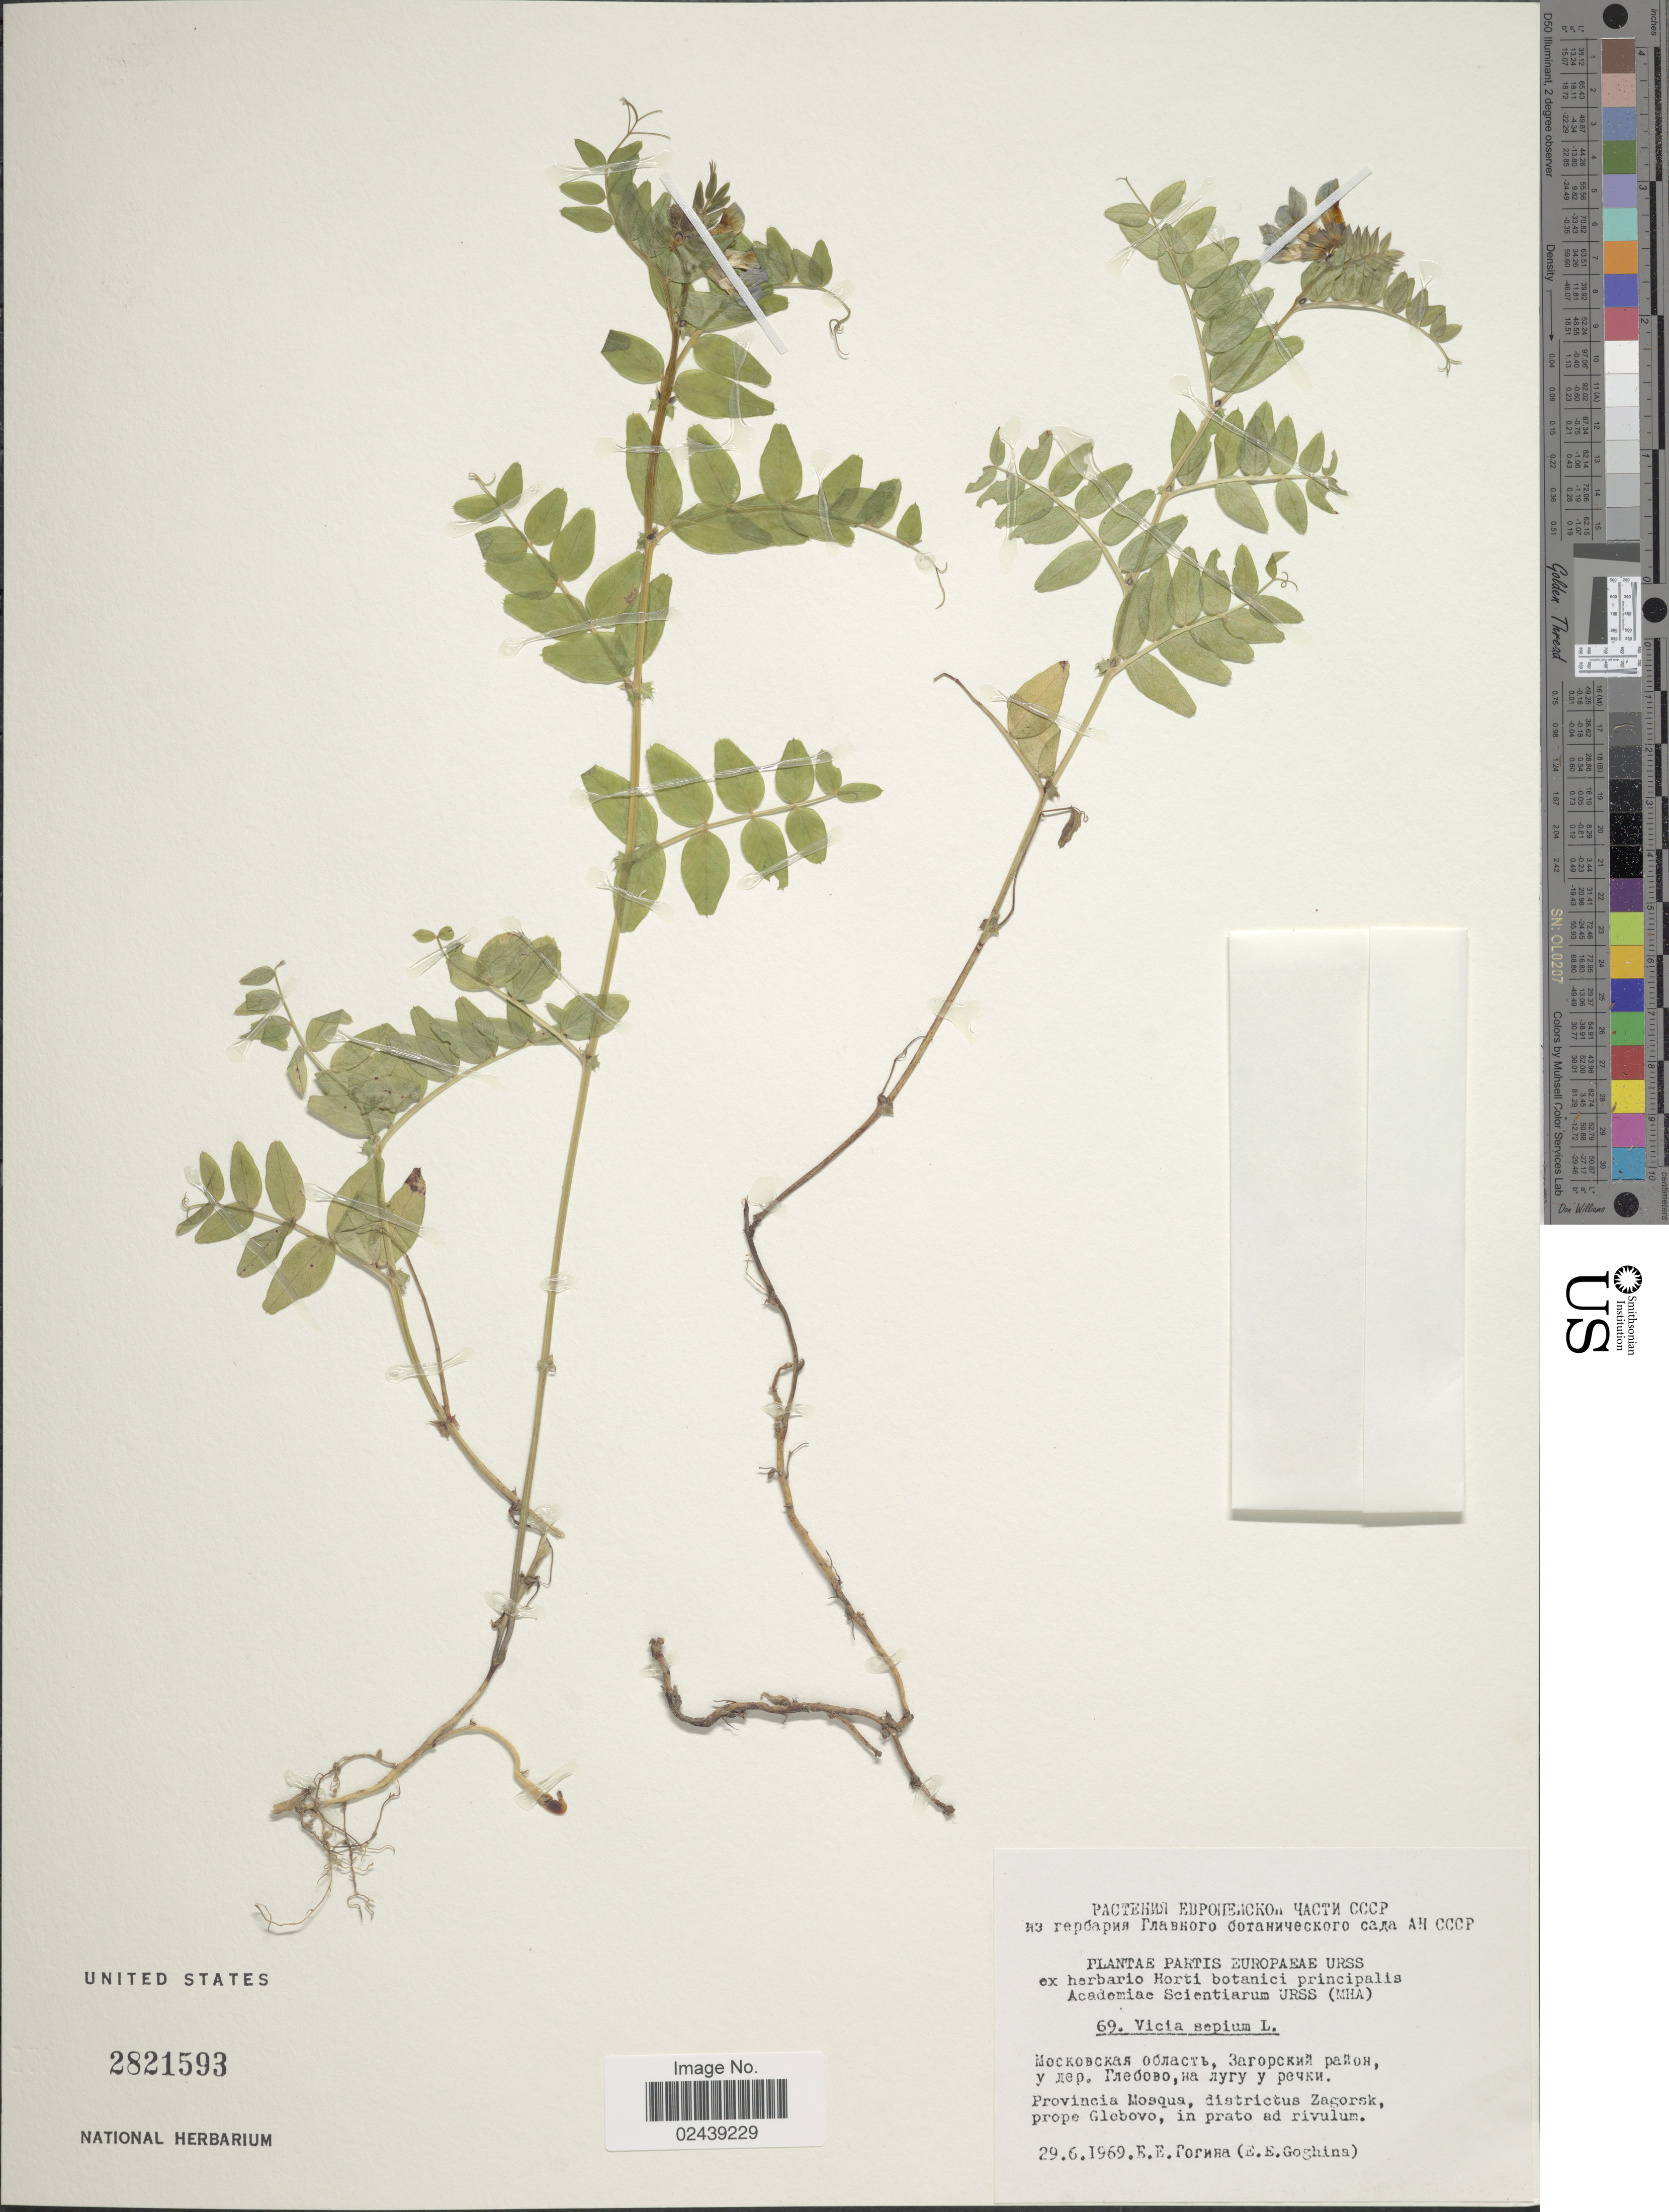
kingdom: Plantae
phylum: Tracheophyta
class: Magnoliopsida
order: Fabales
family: Fabaceae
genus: Vicia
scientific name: Vicia sepium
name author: L.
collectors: E. Goghina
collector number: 69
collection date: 1969-06-29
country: Russian Federation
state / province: Moscow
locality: Partis Europaeae URSS. Provincia Mosqua, districtus Zagorsk, prope Glebovo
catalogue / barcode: US 2821593